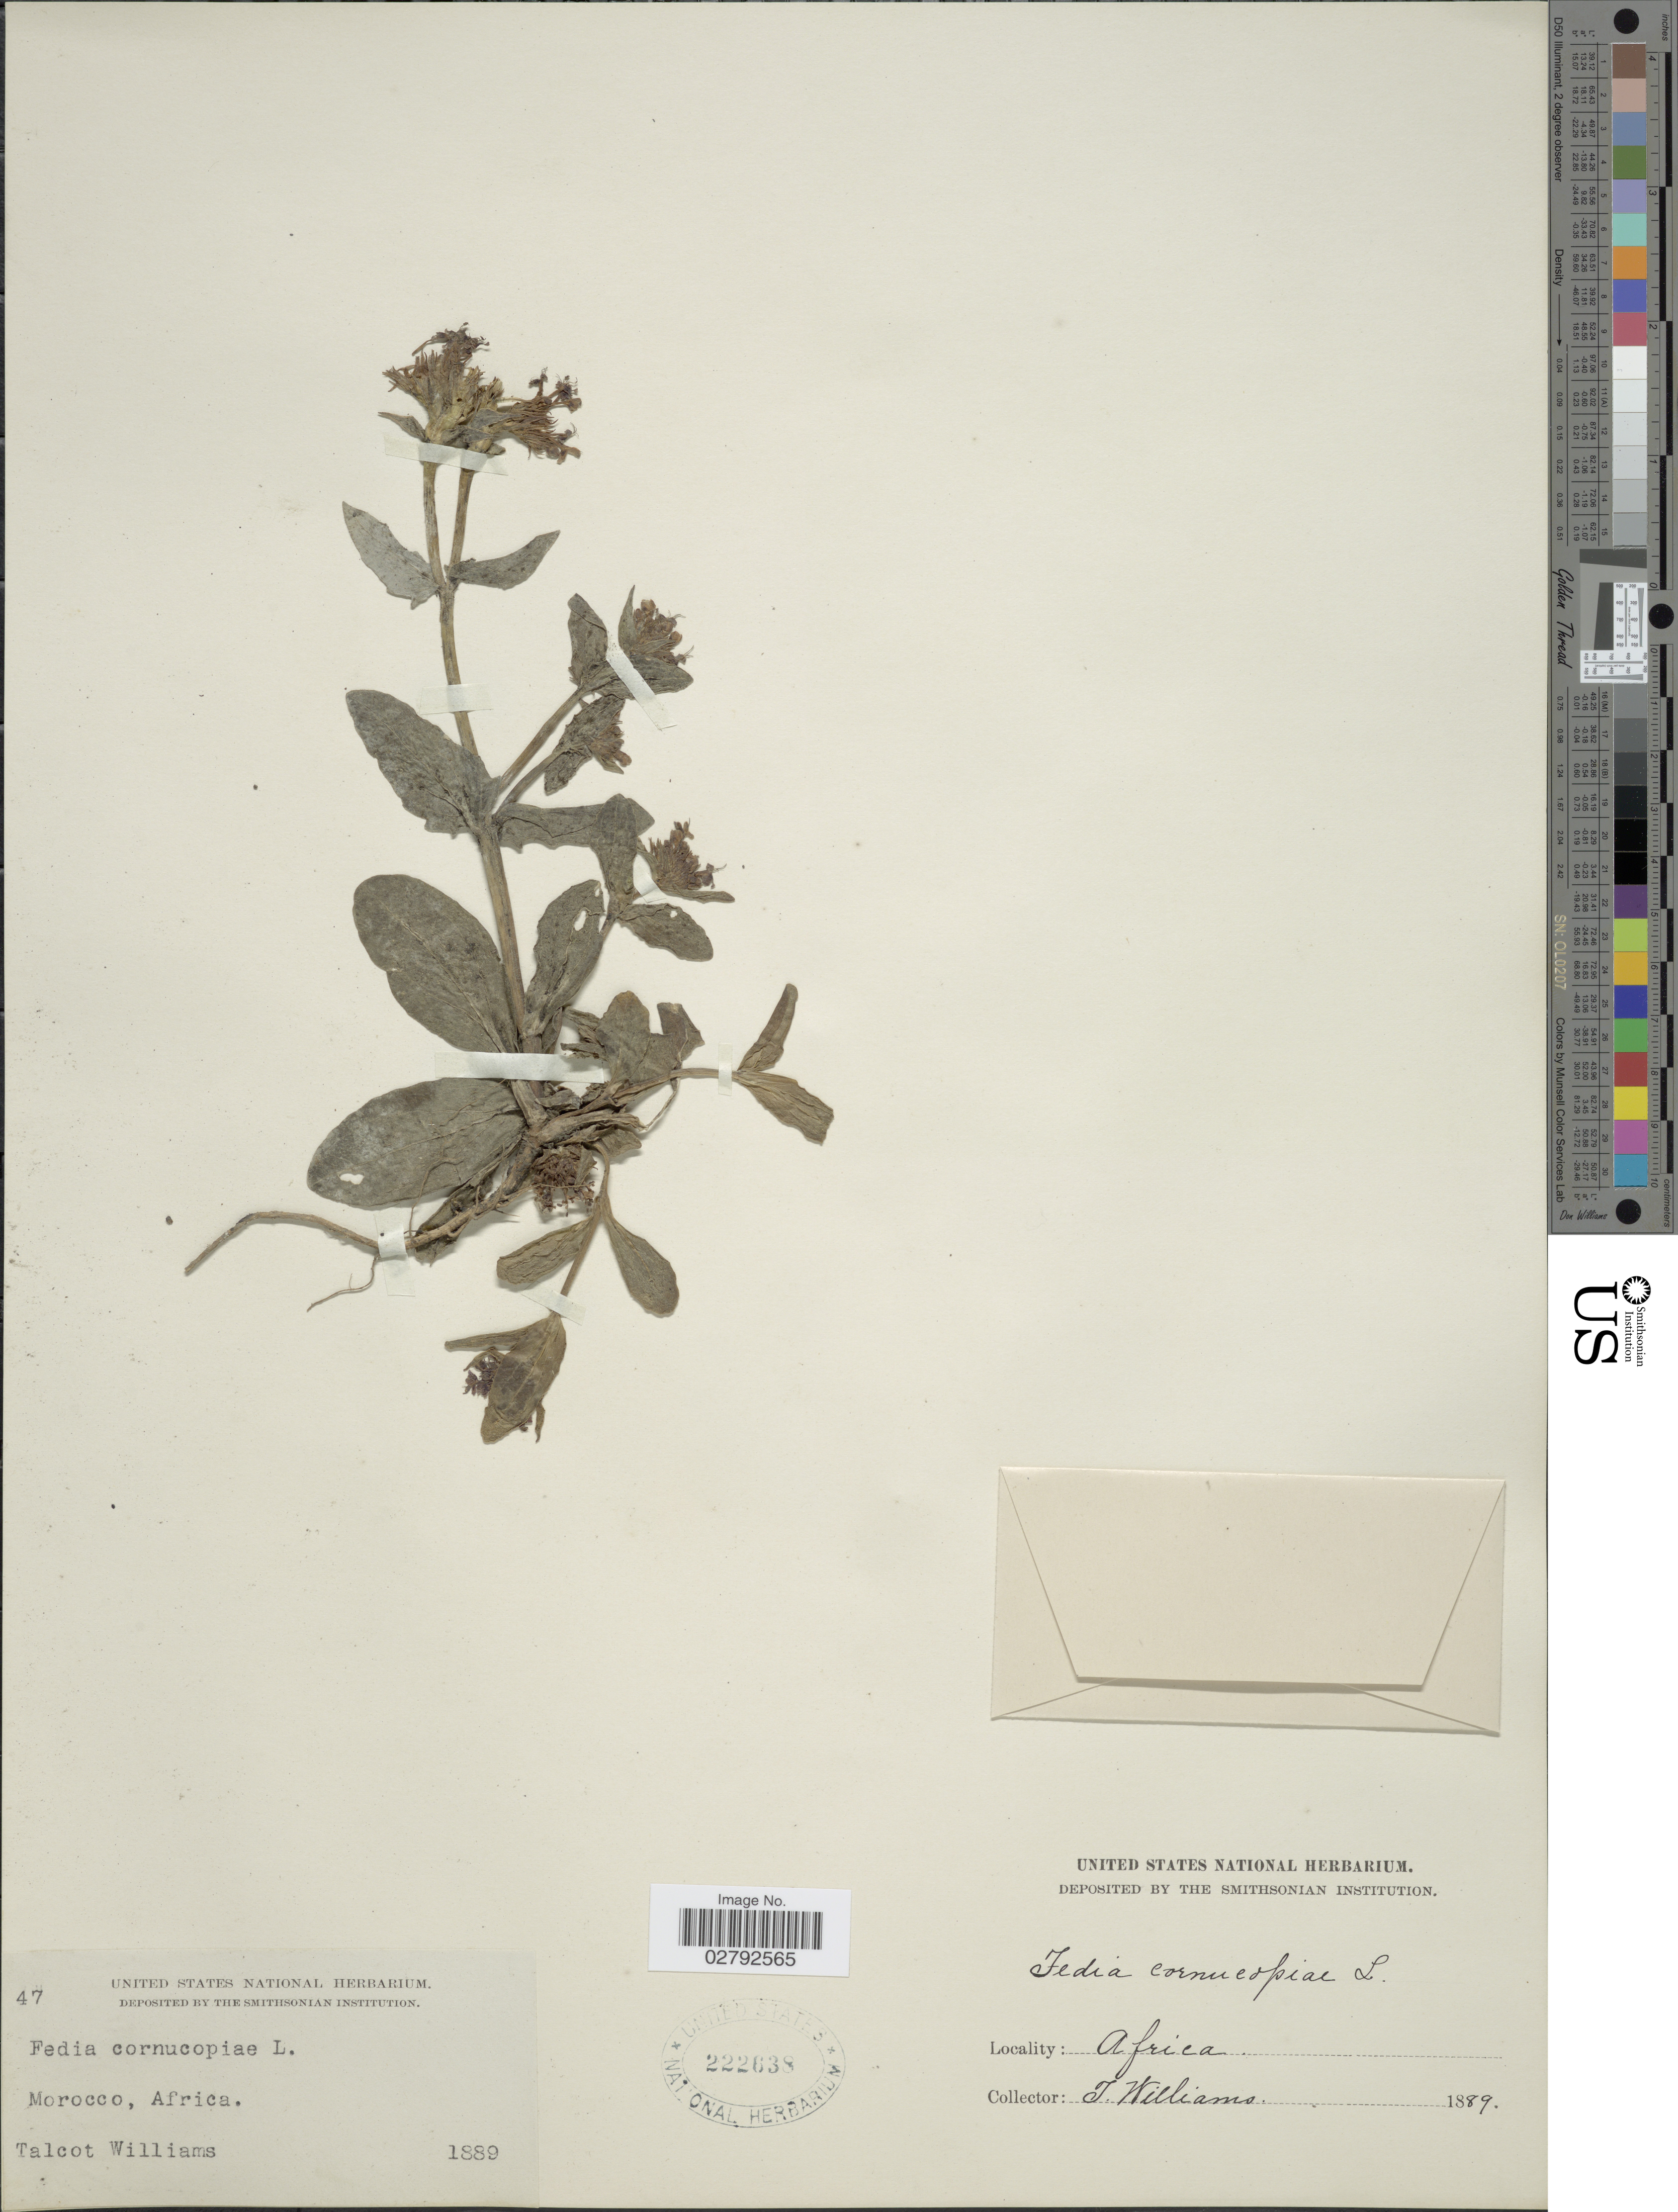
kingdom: Plantae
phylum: Tracheophyta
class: Magnoliopsida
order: Dipsacales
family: Caprifoliaceae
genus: Fedia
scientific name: Fedia cornucopiae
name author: Gaertn.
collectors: T. Williams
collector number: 47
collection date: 1889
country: Morocco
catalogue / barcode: US 222638